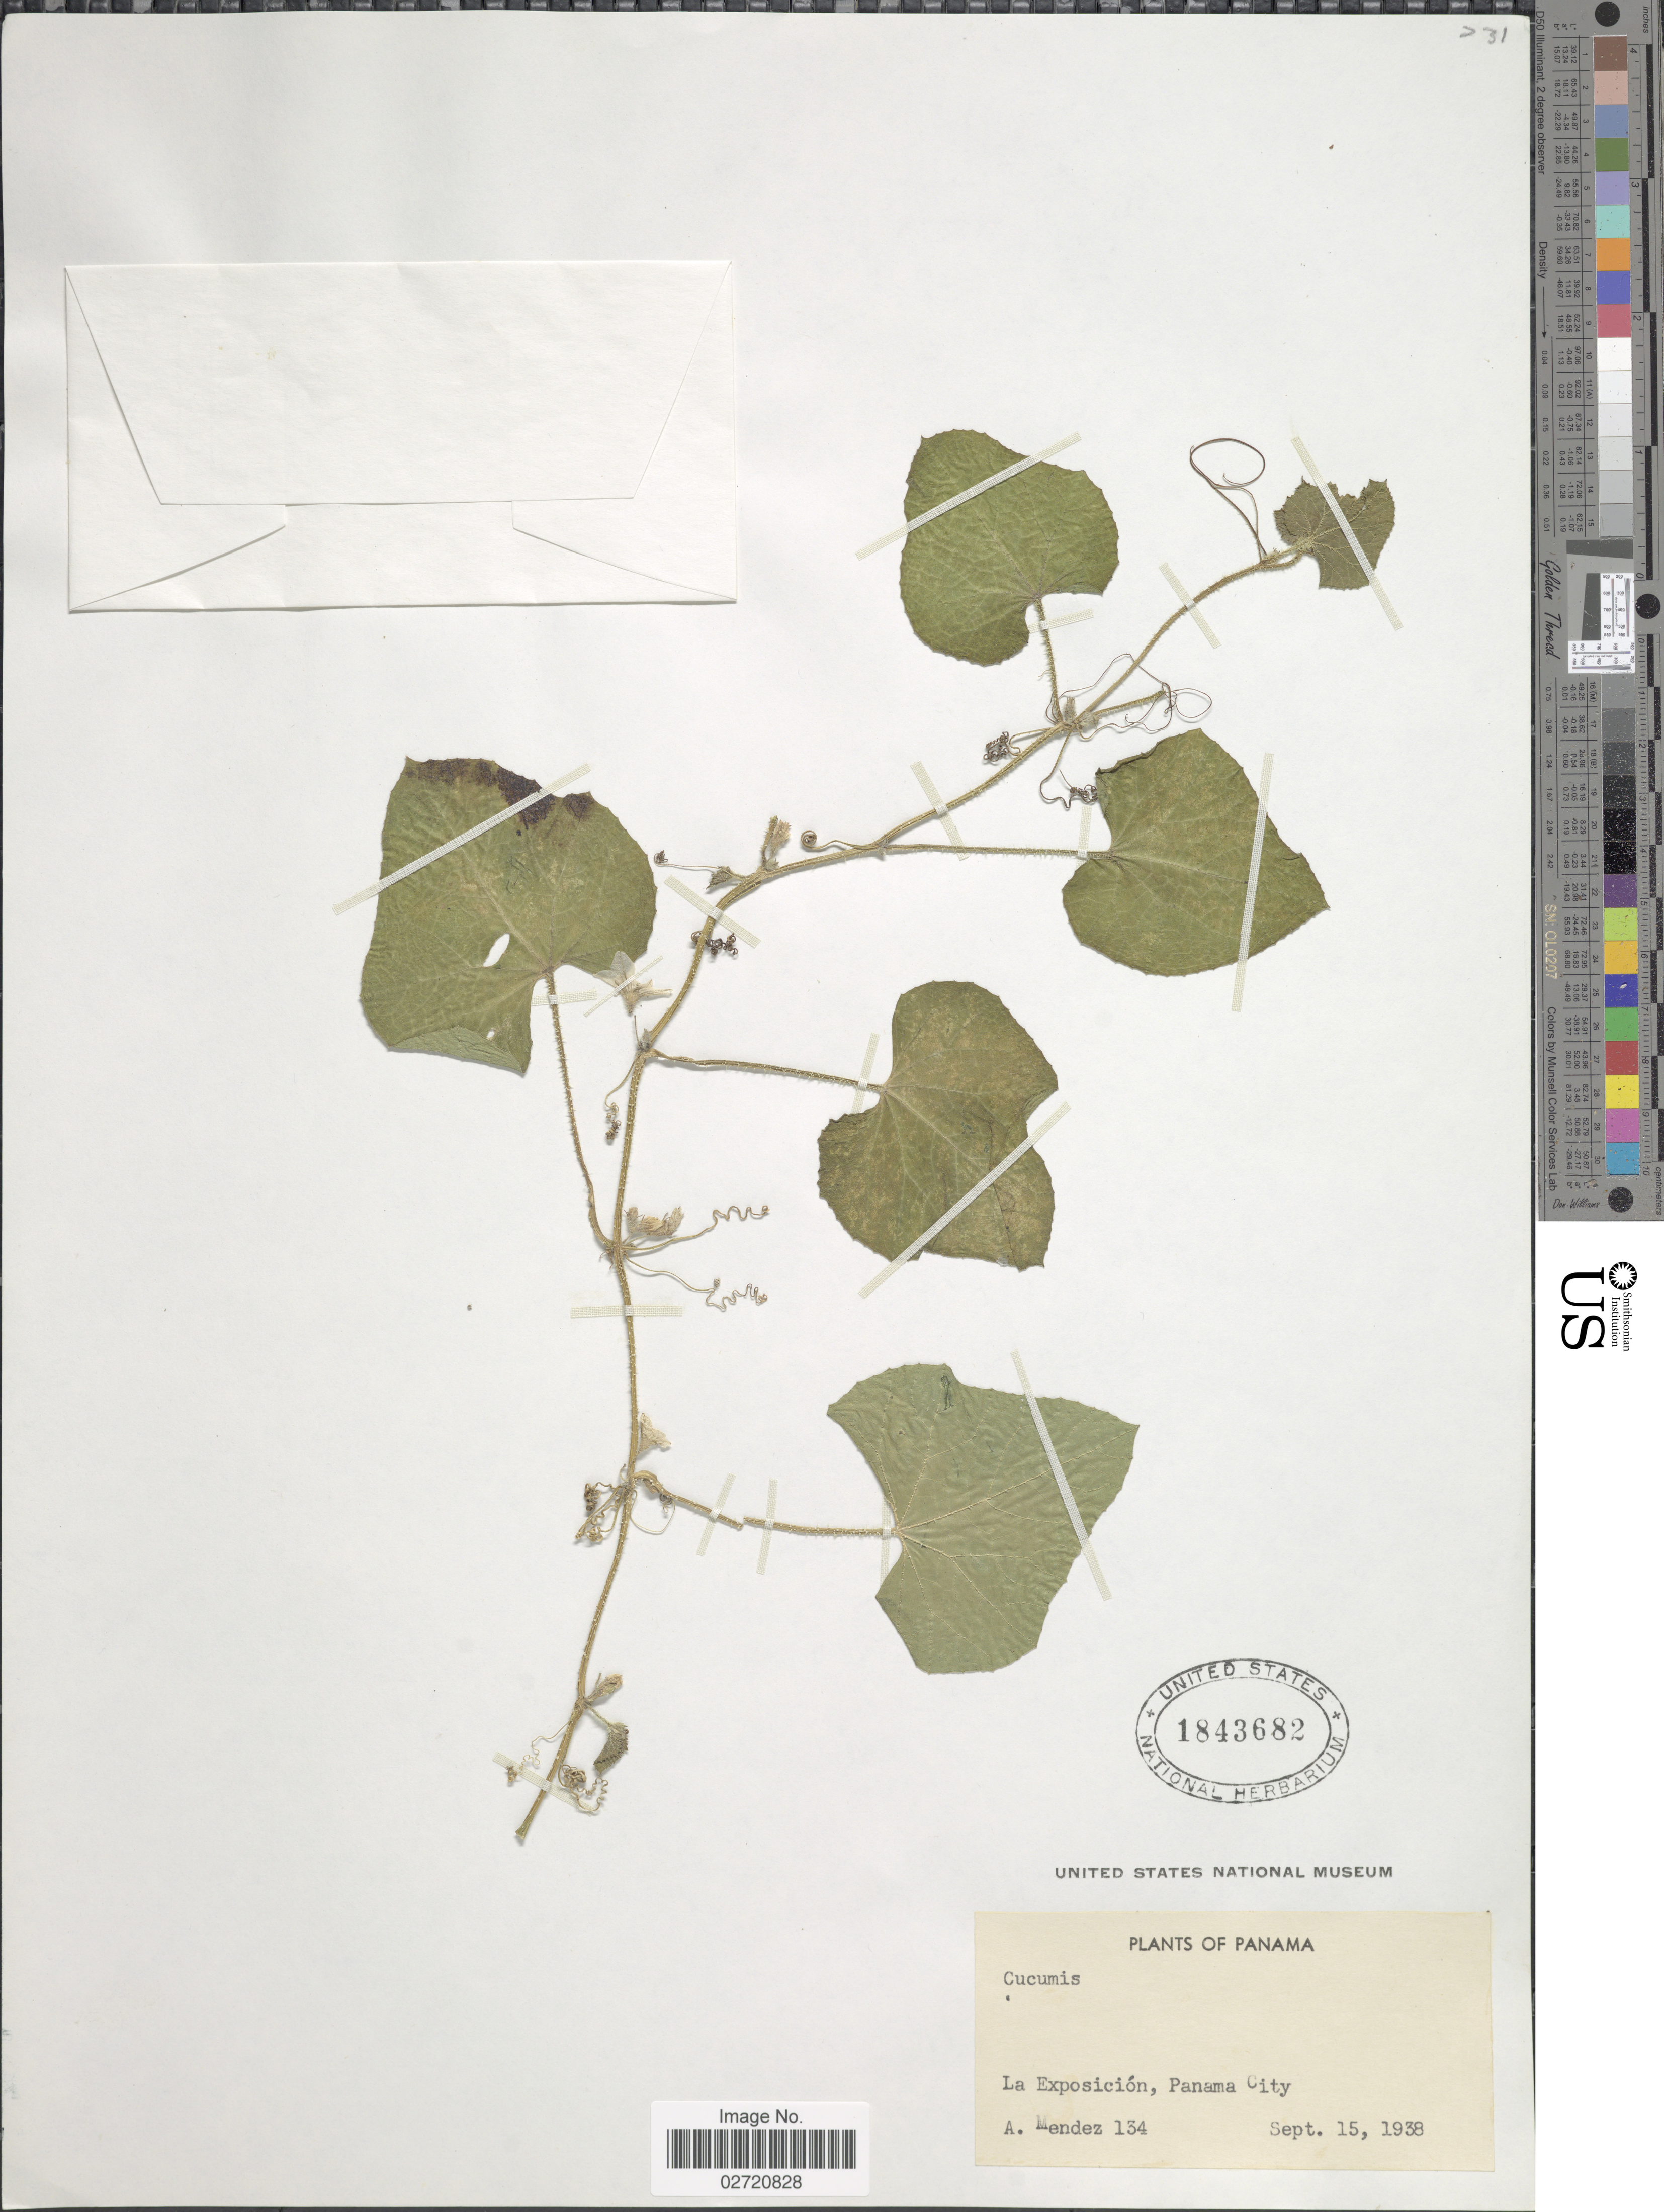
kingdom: Plantae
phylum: Tracheophyta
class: Magnoliopsida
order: Cucurbitales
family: Cucurbitaceae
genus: Cucumis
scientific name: Cucumis sp.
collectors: A. Mendez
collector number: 134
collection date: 1938-09-15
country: Panama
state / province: Panamá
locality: La Exposicion, Panama City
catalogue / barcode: US 1843682